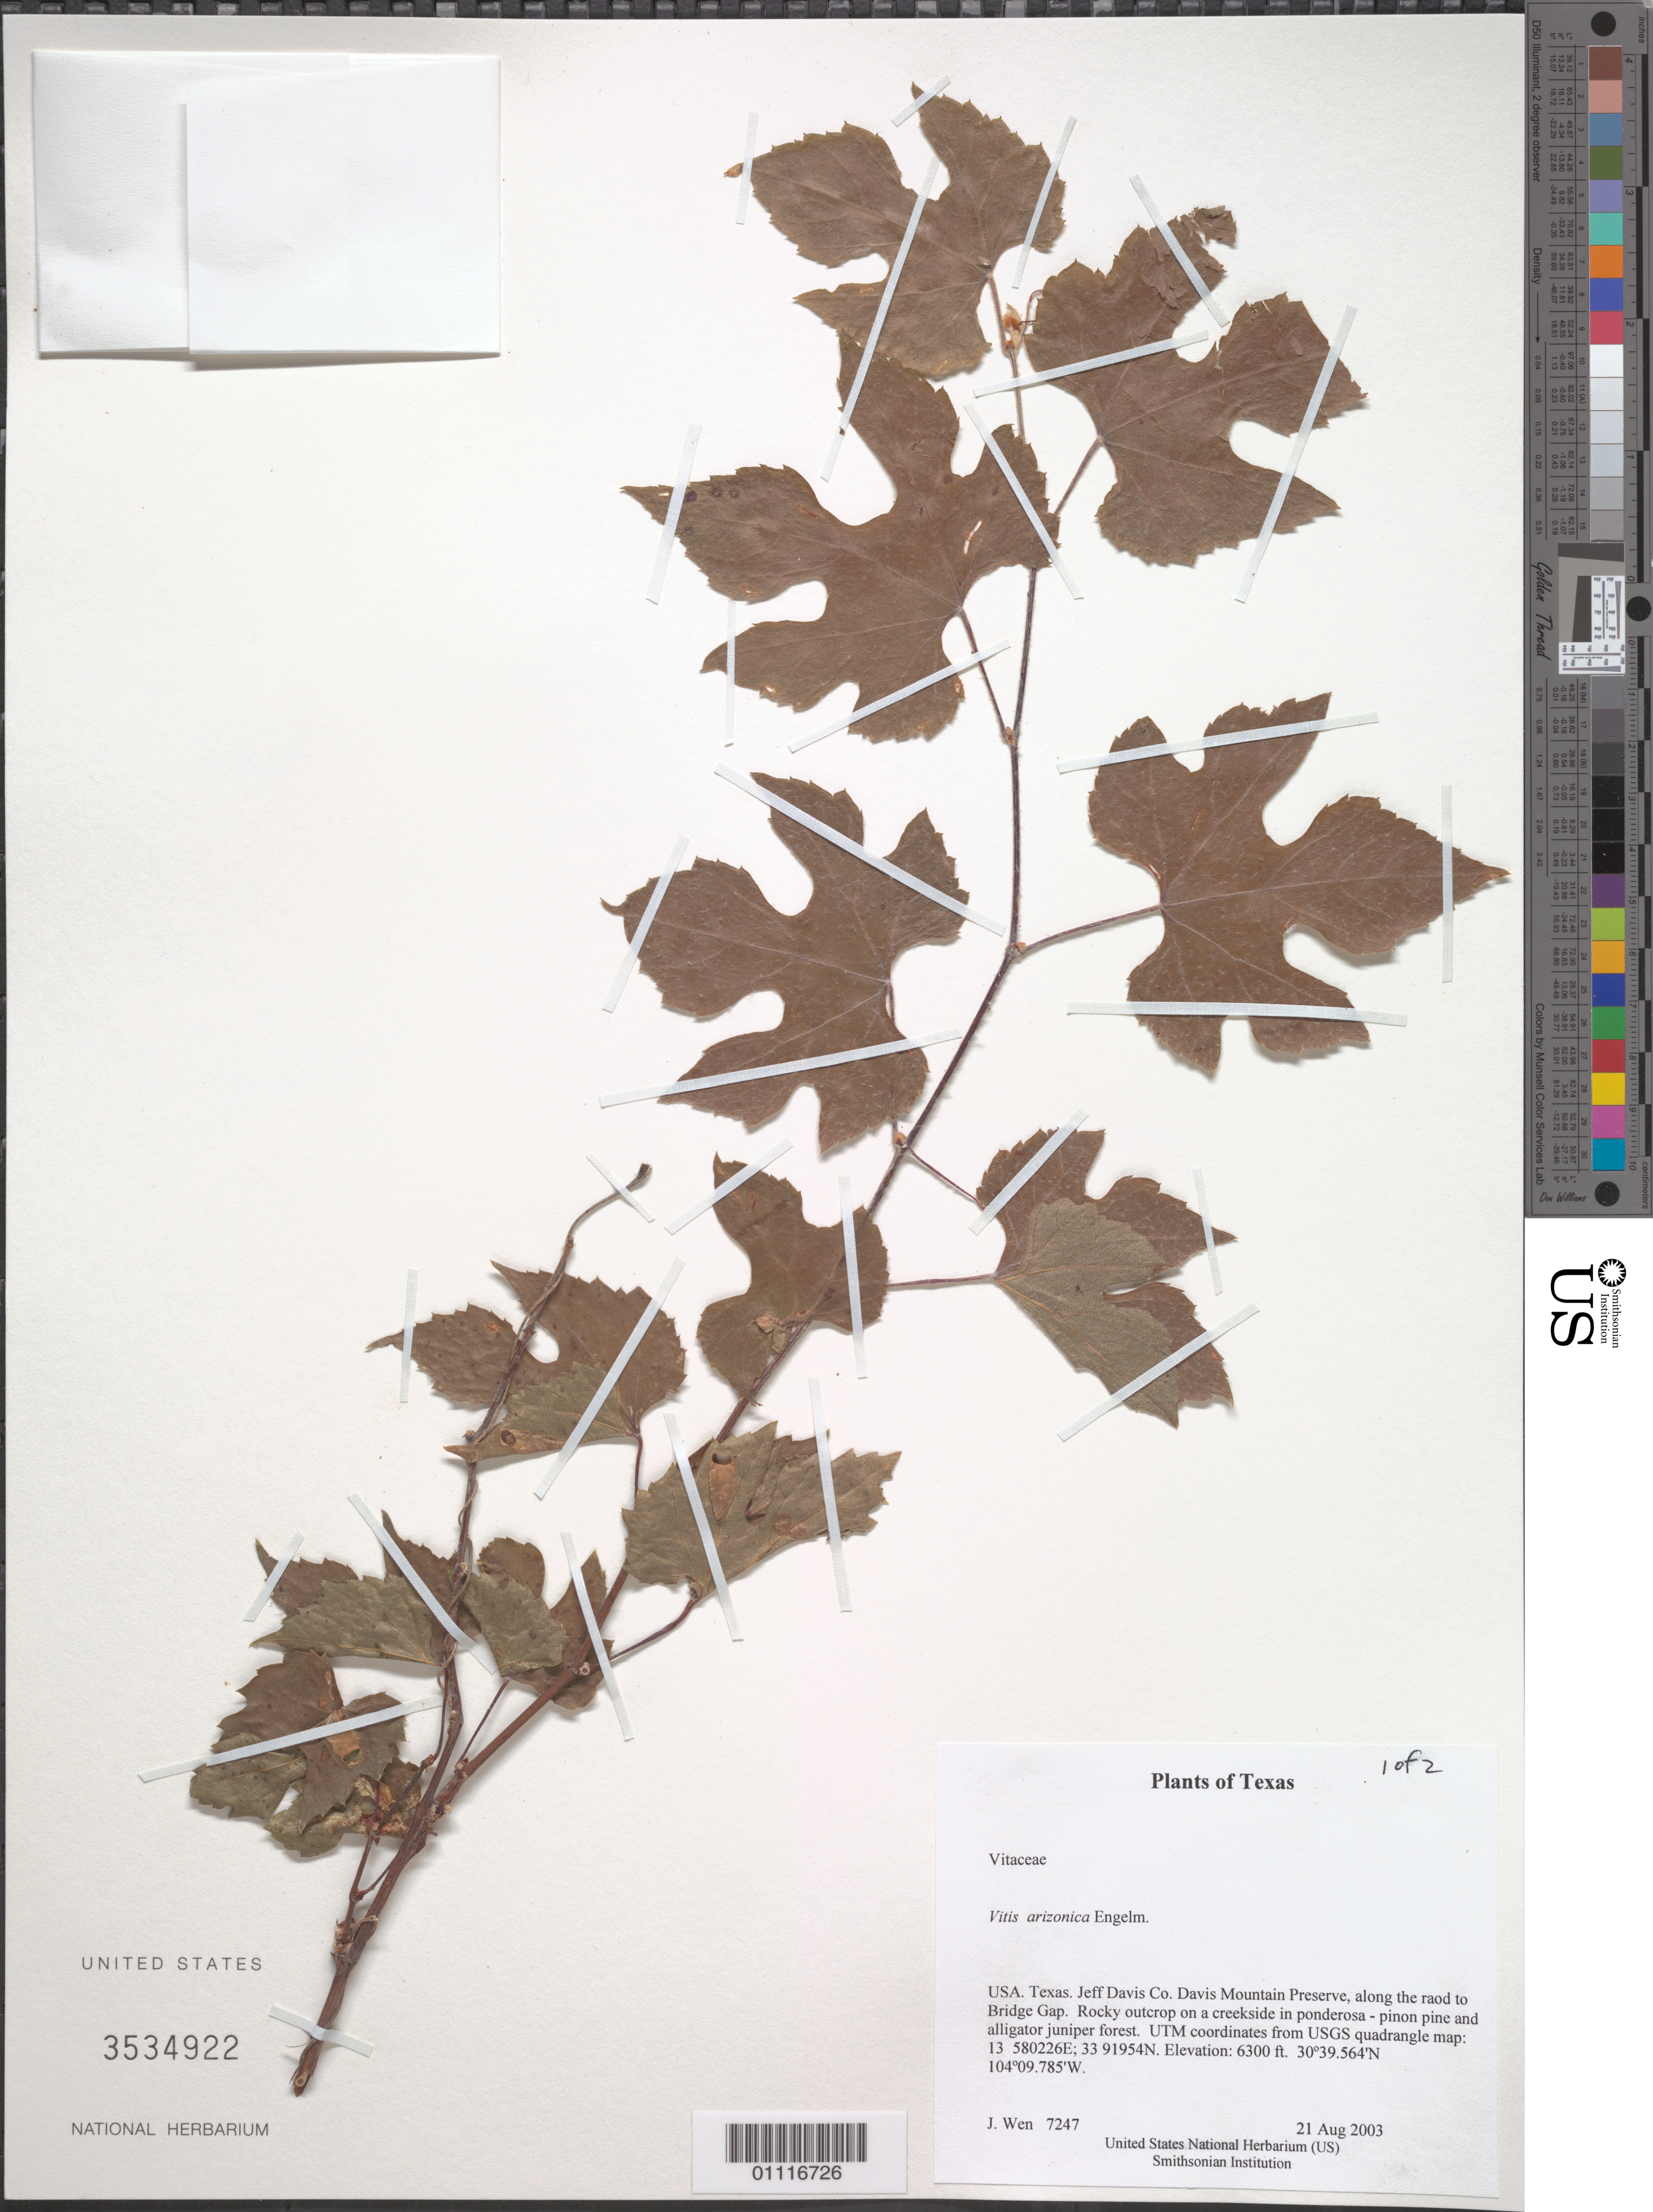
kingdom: Plantae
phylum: Tracheophyta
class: Magnoliopsida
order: Vitales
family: Vitaceae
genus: Vitis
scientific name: Vitis arizonica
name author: Engelm.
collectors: J. Wen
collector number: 7247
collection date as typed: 21 Aug 2003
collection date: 2003-08-21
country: United States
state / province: Texas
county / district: Jeff Davis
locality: Davis Mountain Preserve, along the road to Bridge Gap. Rocky outcrop on a creekside in ponderosa - pinon pine and alligator juniper forest. UTM coordinates from USGS quadrangle map: 13 580226E; 33 91954N.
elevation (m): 1920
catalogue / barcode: US 3534922